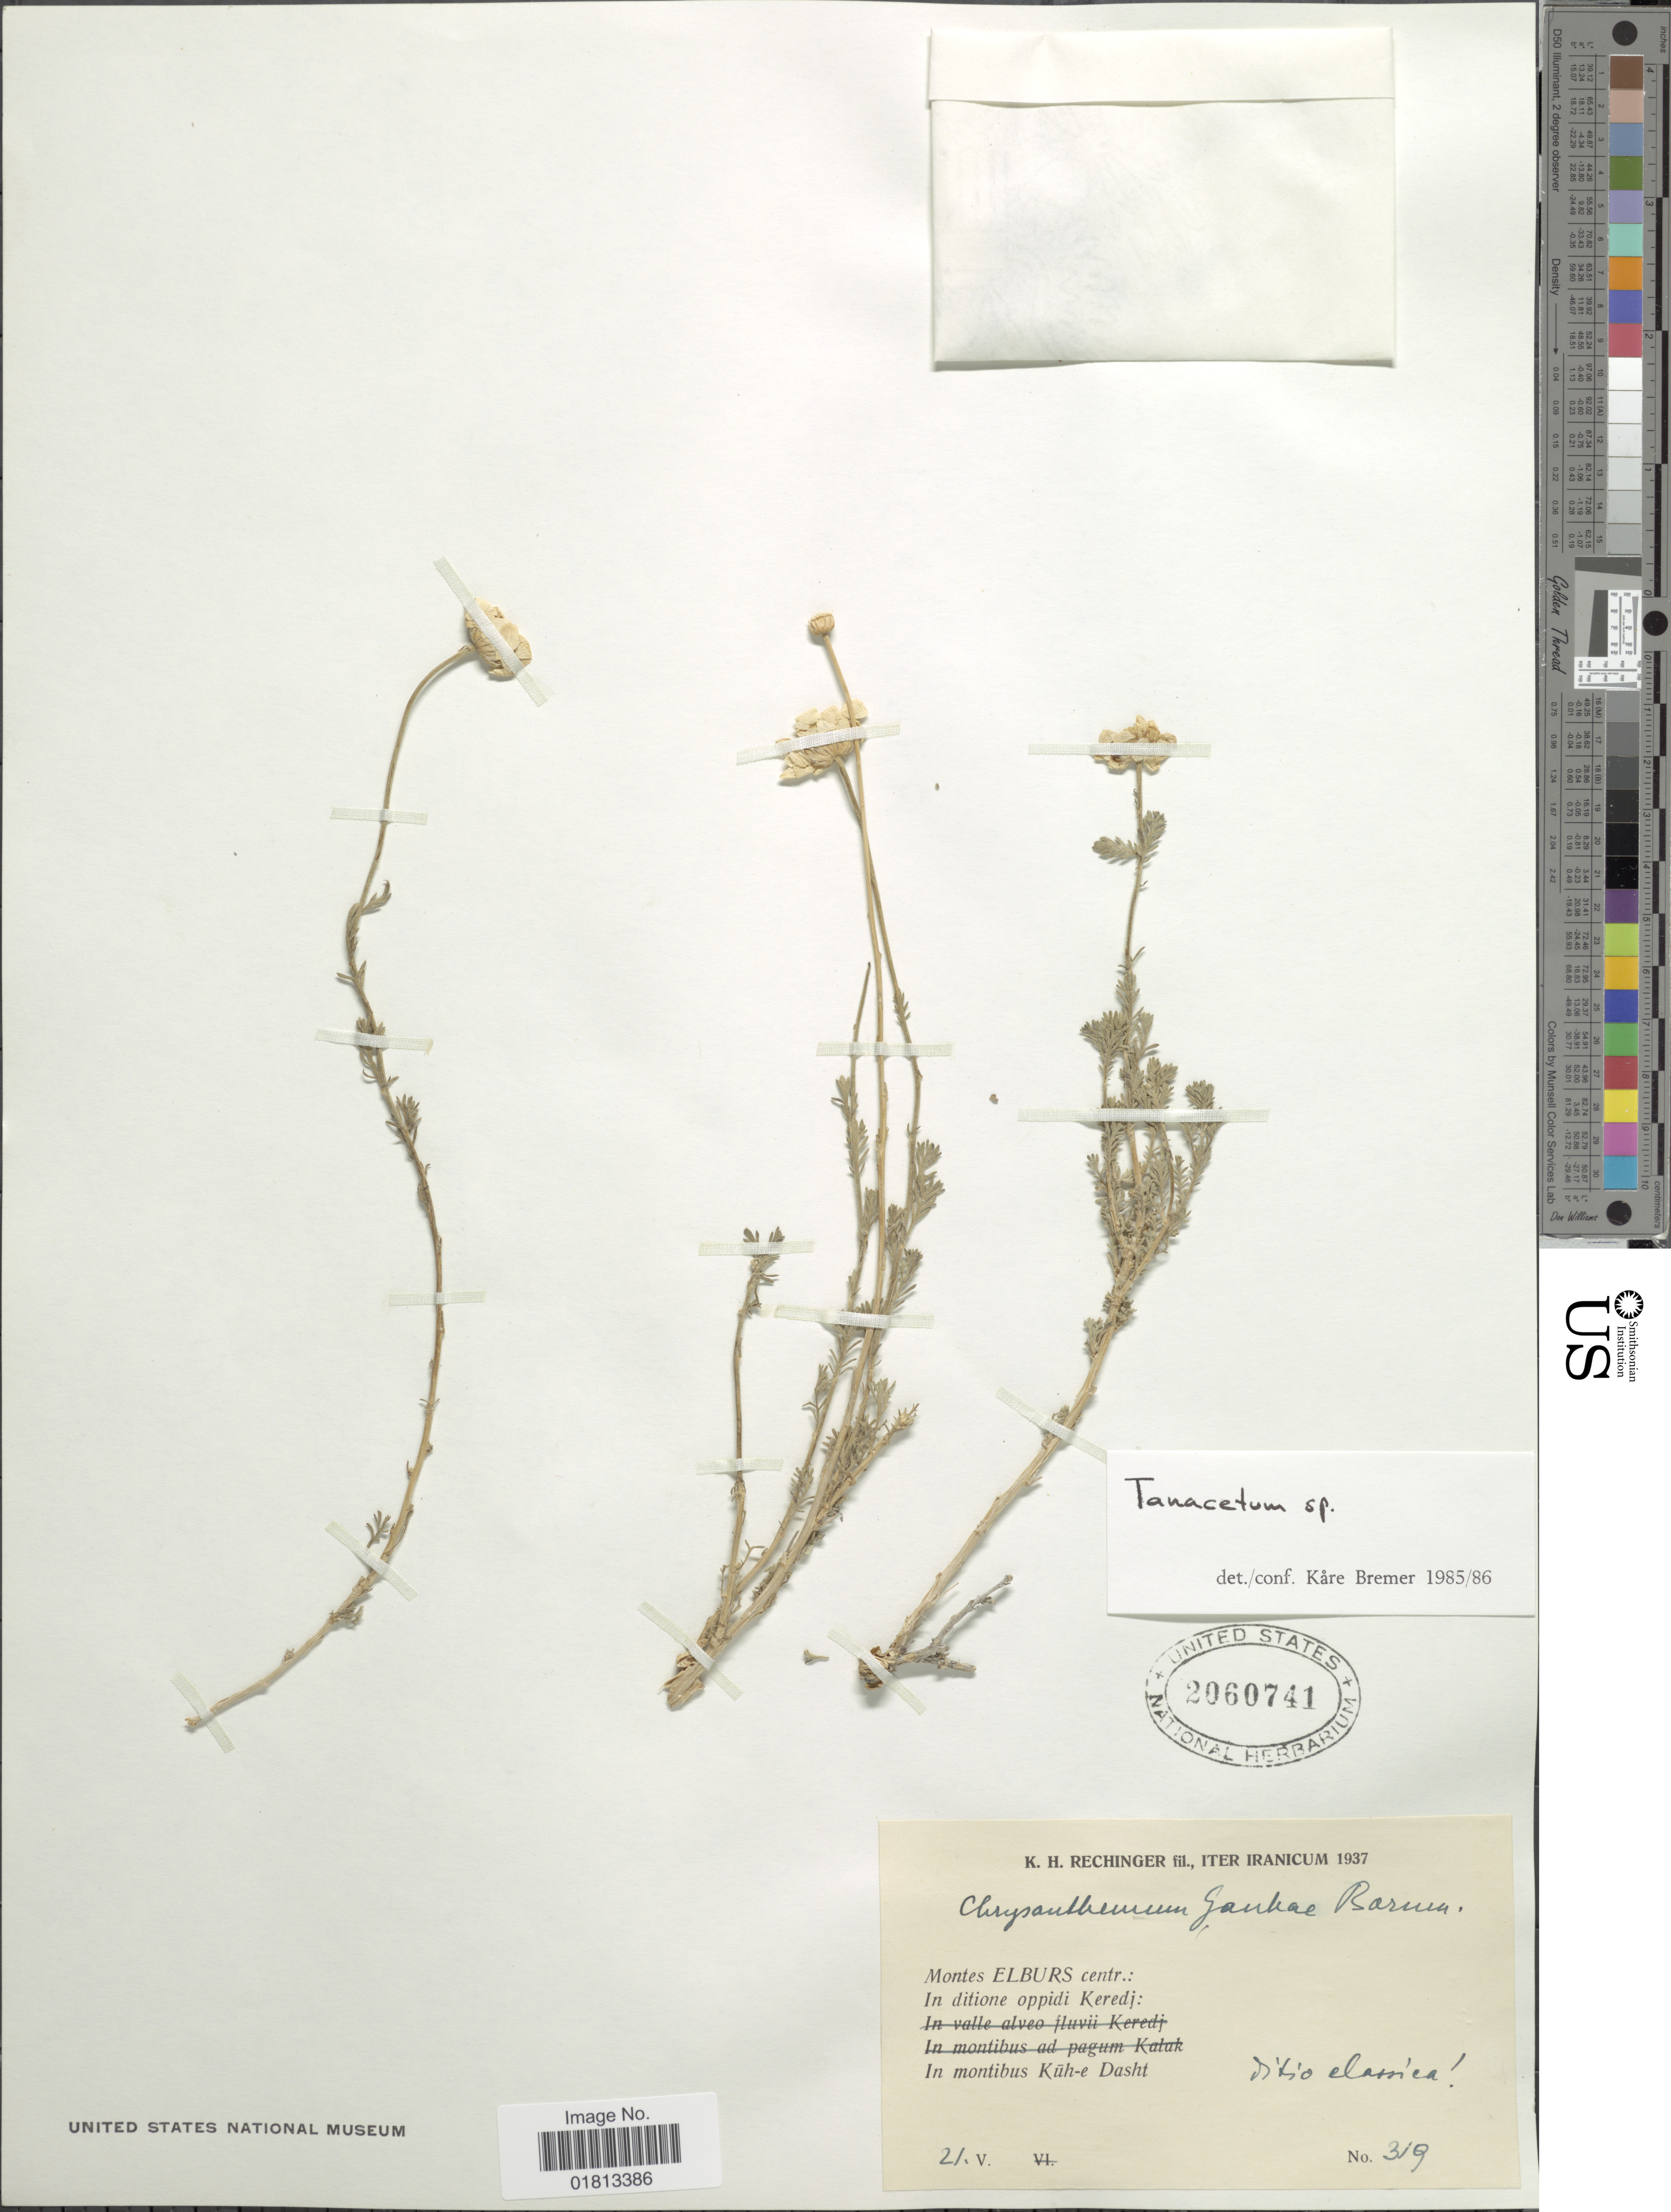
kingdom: Plantae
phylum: Tracheophyta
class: Magnoliopsida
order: Asterales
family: Asteraceae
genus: Tanacetum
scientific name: Tanacetum sp.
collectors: K. H. Rechinger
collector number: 319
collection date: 1937-05-21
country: Iran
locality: Iter Iranicum, Montes Elburs centr.: In ditione oppidi Keredj, In montibus Kuh-e Dasht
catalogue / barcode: US 2060741